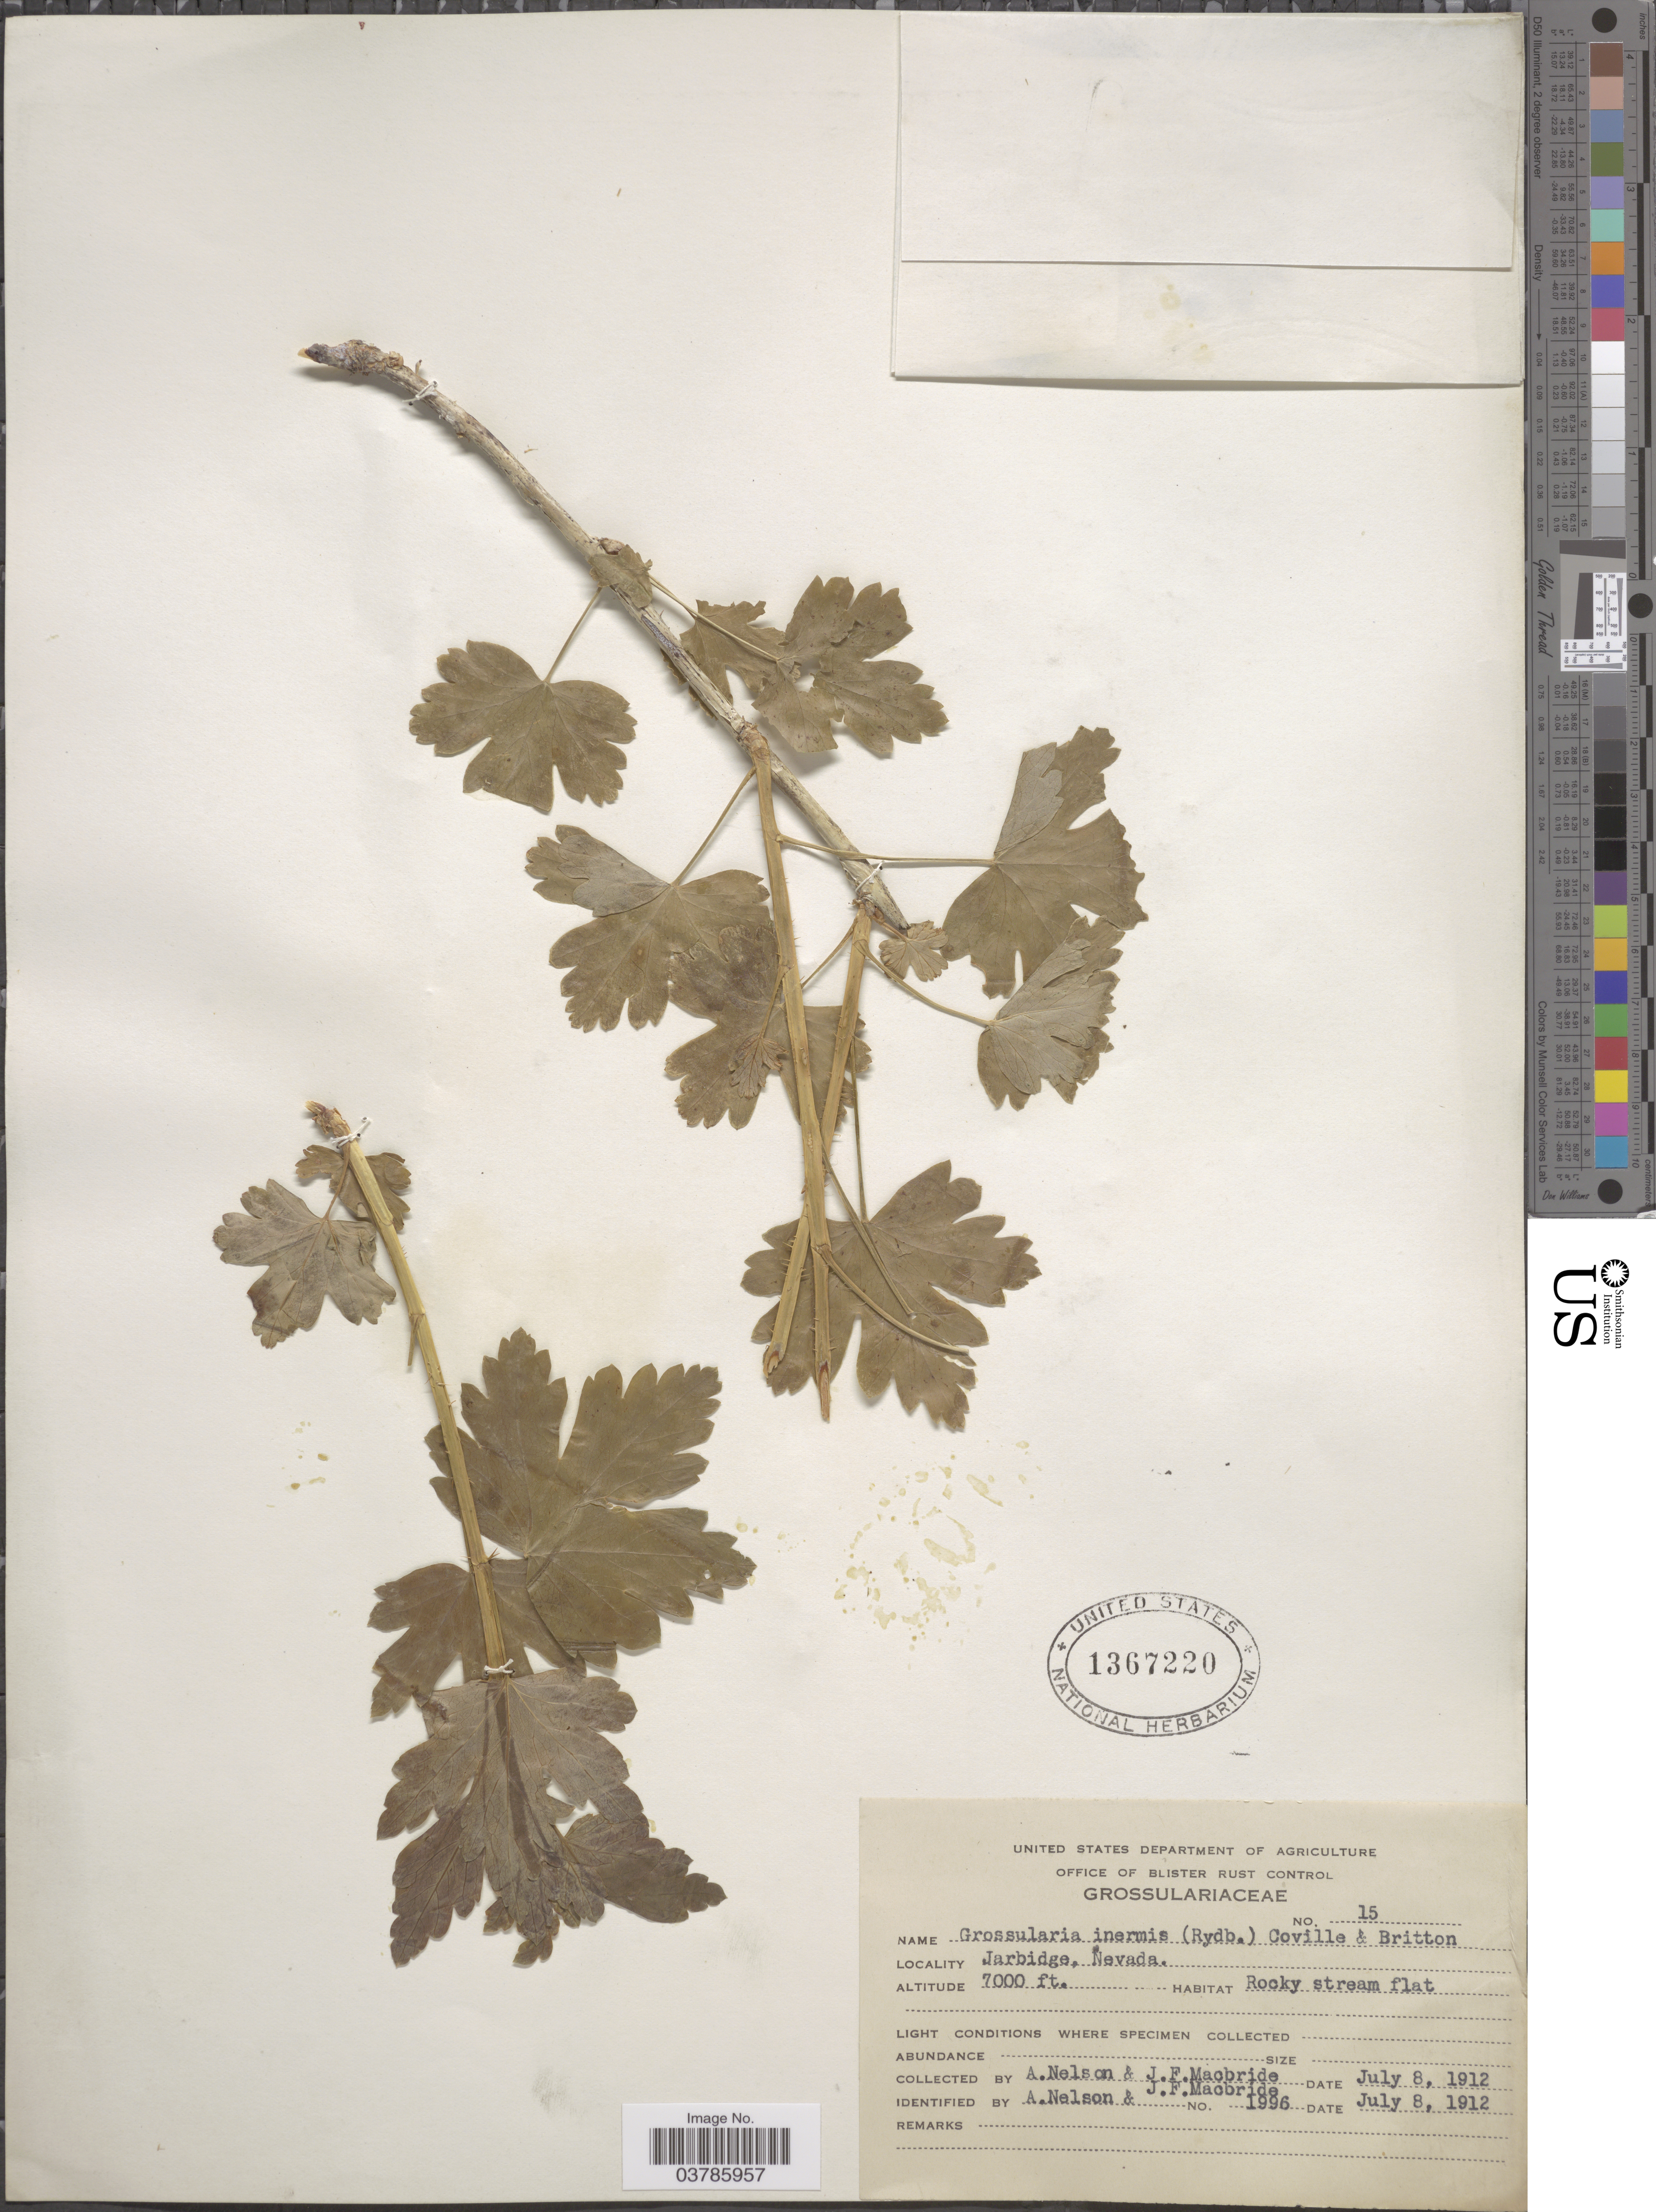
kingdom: Plantae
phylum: Tracheophyta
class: Magnoliopsida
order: Saxifragales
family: Grossulariaceae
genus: Ribes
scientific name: Ribes inerme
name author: Rydb.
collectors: A. Nelson & J. F. Macbride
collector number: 15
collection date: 1912-07-08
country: United States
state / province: Nevada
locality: Jarbidge.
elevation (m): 2134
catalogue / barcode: US 1367220